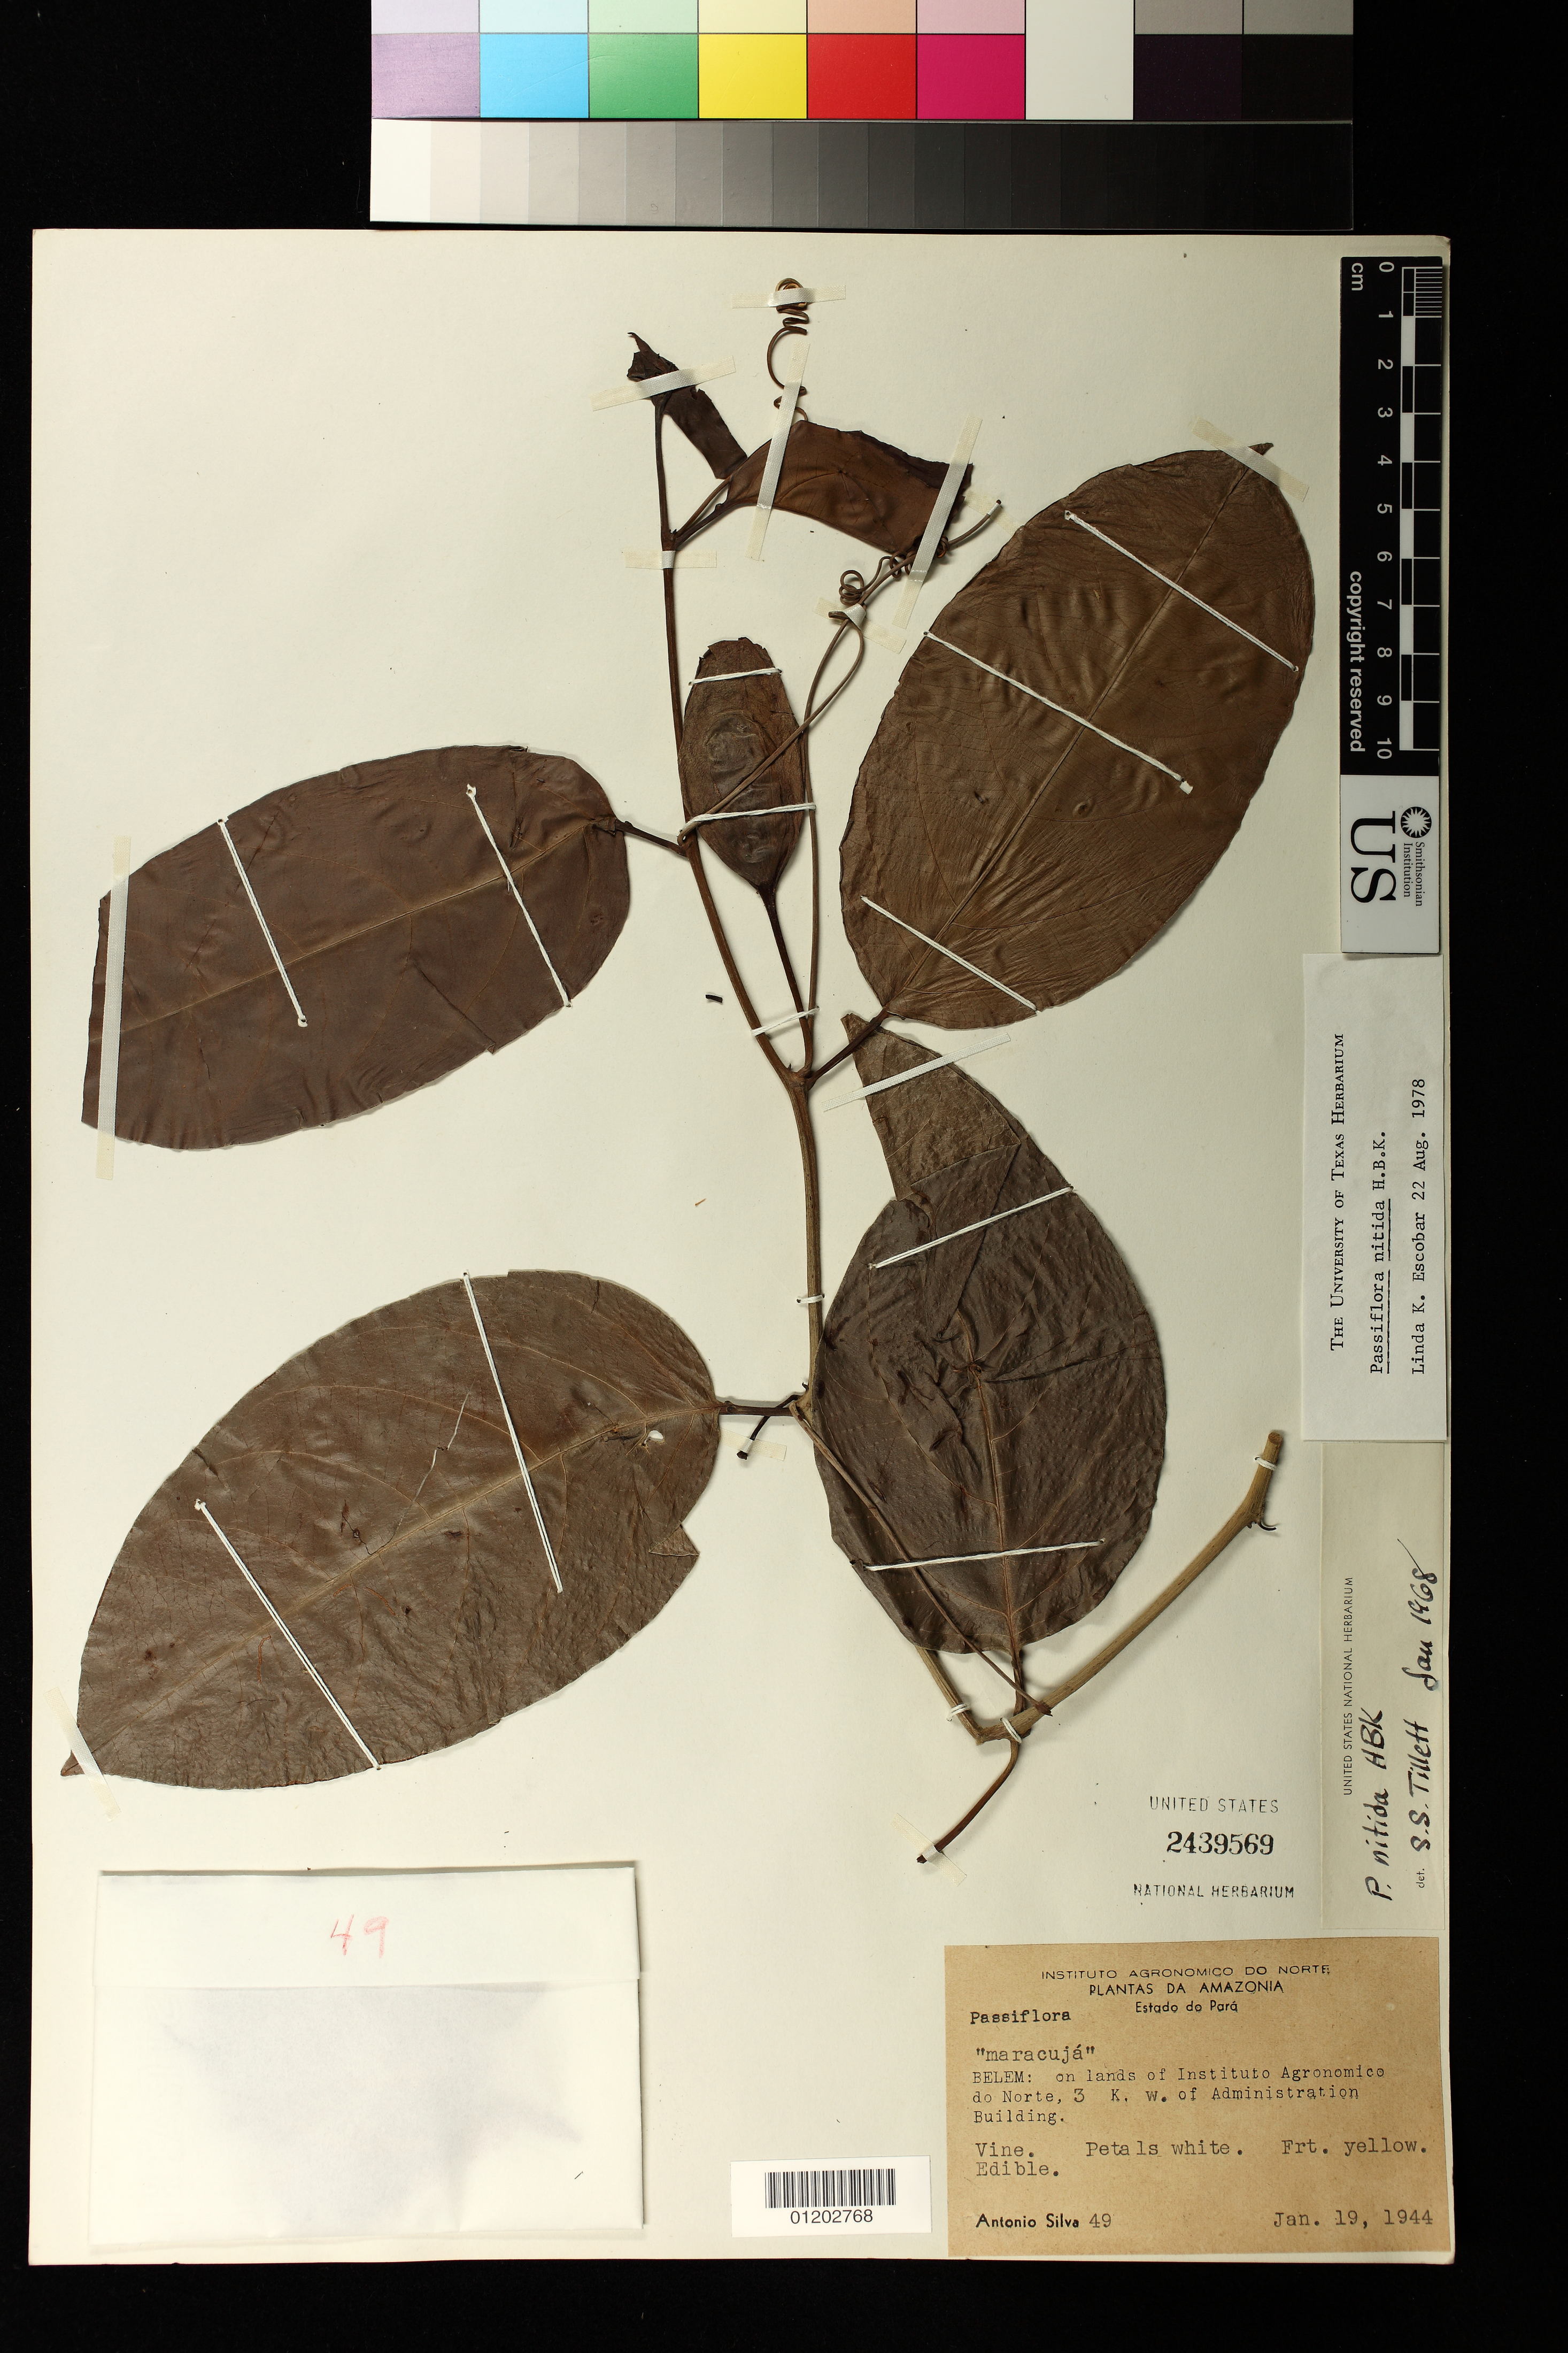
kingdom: Plantae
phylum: Tracheophyta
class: Magnoliopsida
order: Malpighiales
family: Passifloraceae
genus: Passiflora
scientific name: Passiflora nitida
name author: Kunth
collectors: A. Silva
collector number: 49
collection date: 1944-01-19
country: Brazil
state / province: Pará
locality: BELEM: on lands of Instituto Agronomica do Norte, 3 K W of administration building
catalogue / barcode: US 2439569